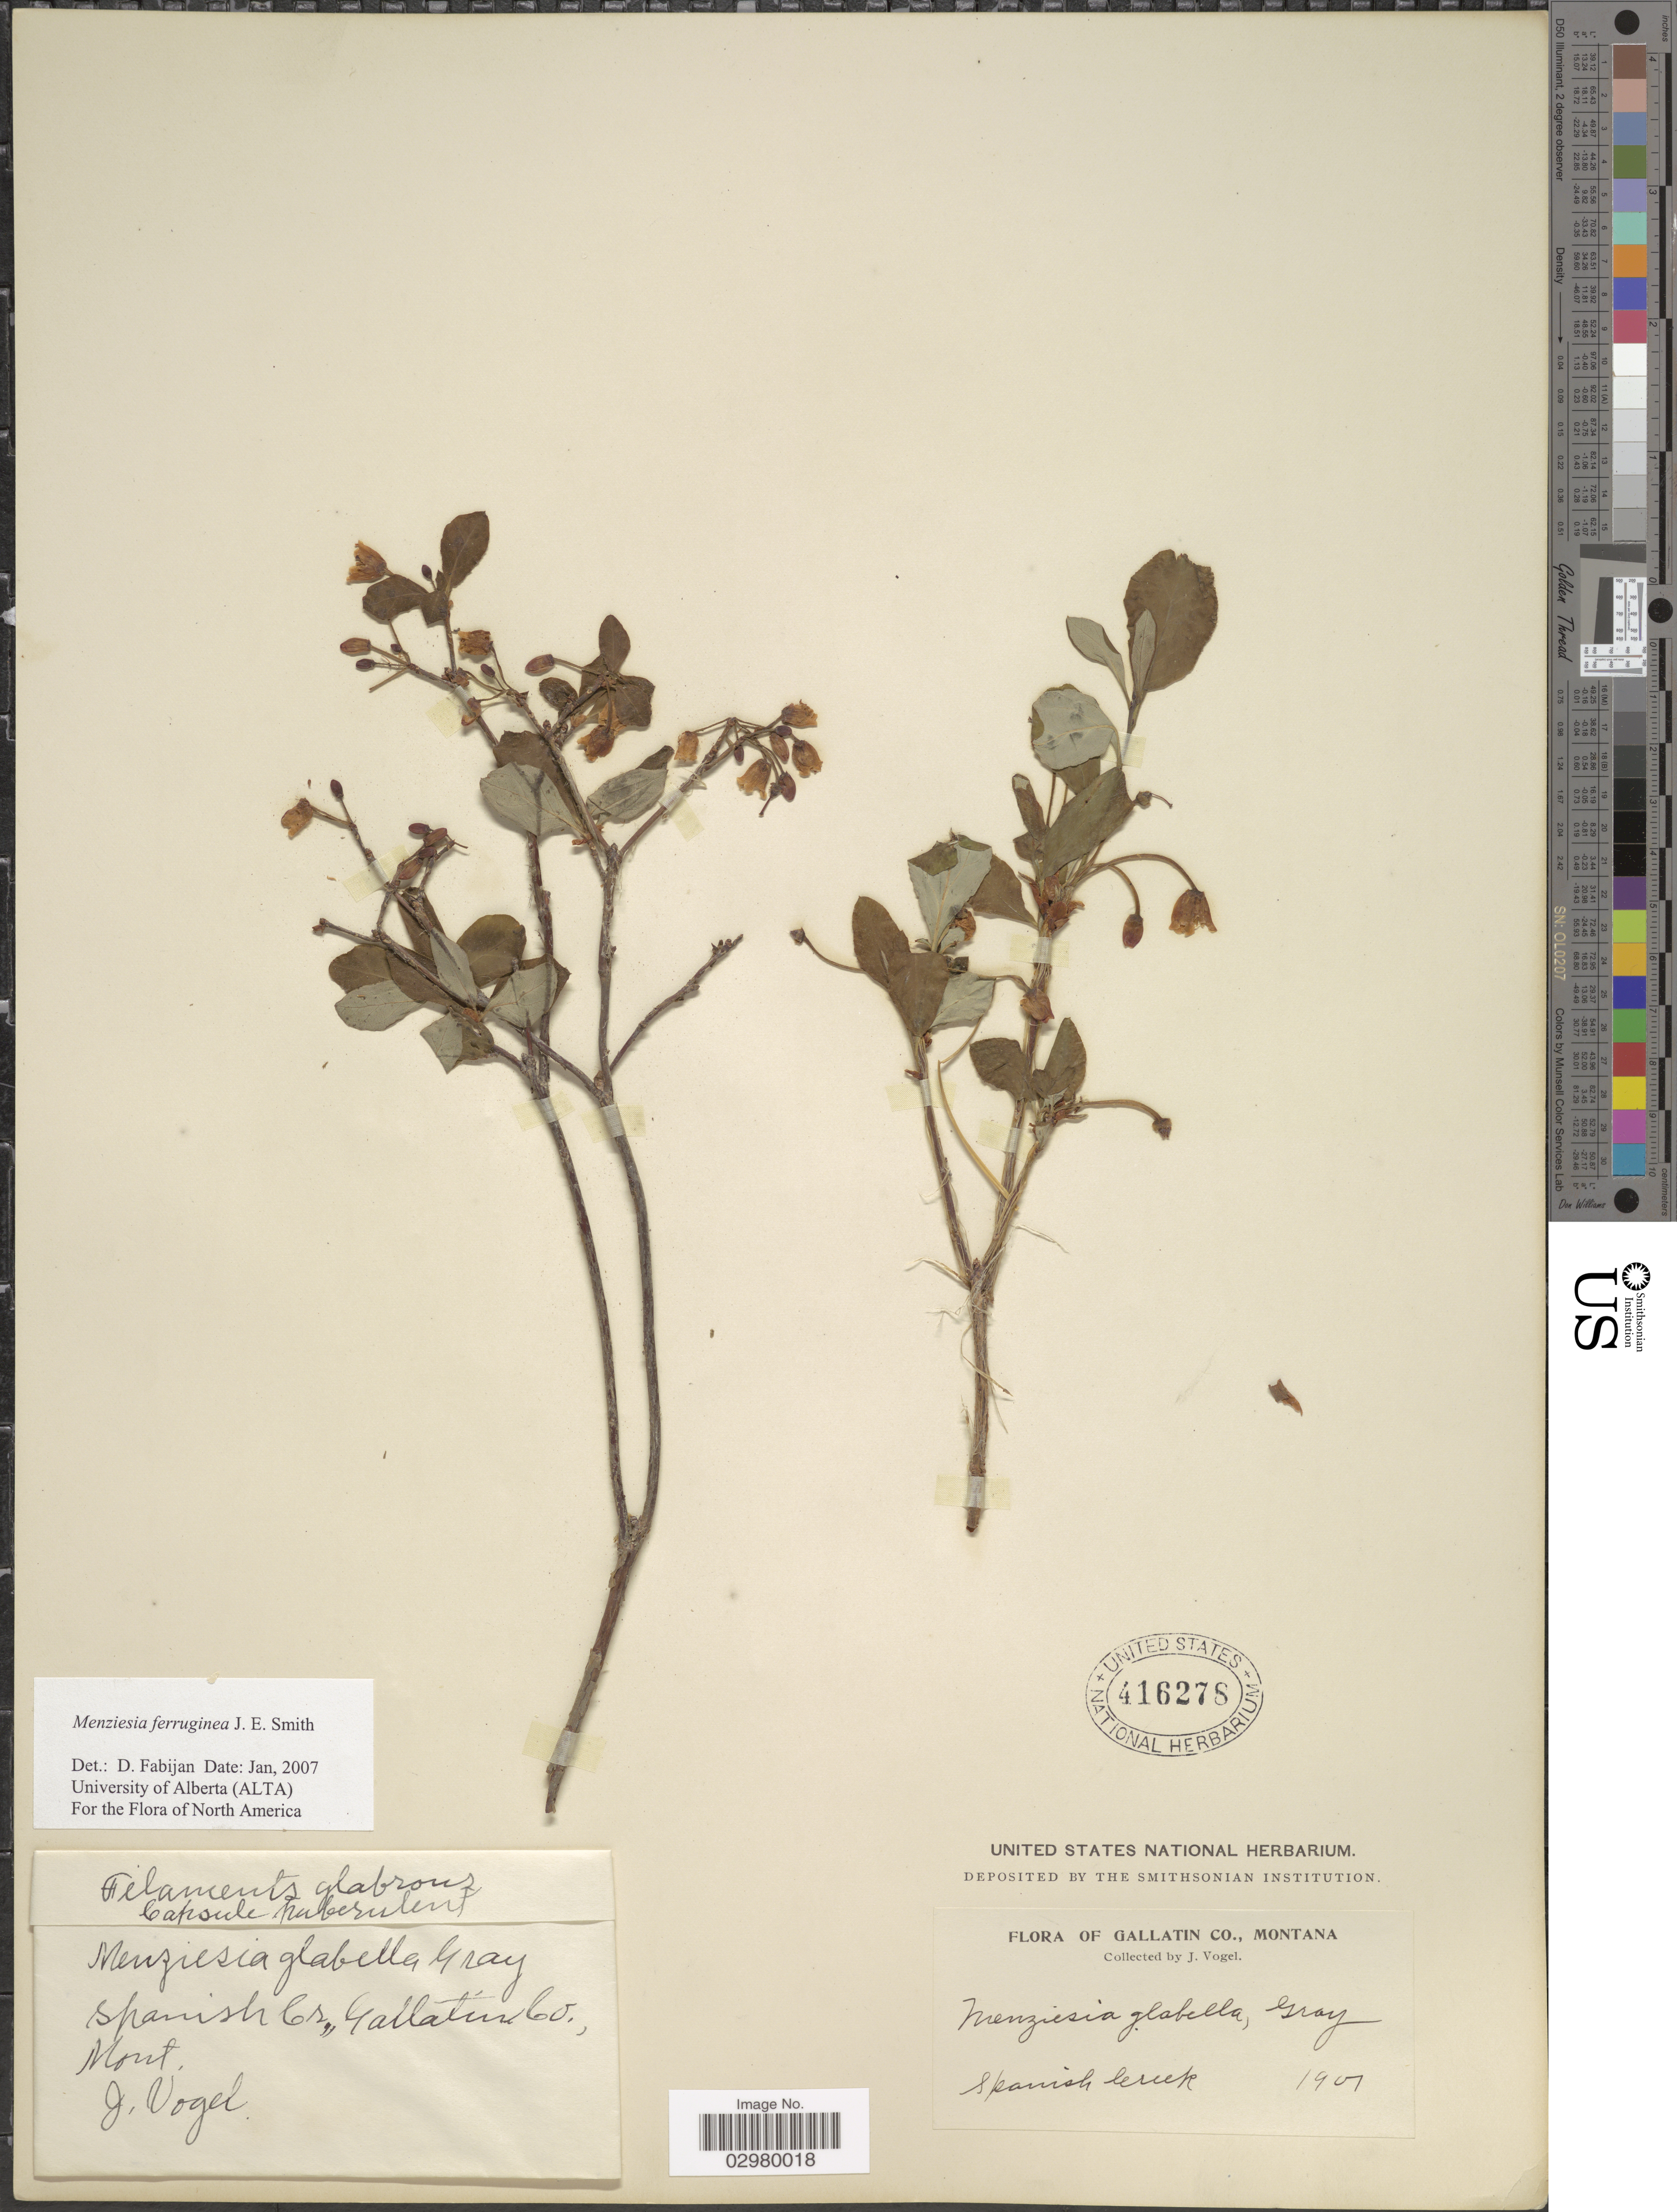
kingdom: Plantae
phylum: Tracheophyta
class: Magnoliopsida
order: Ericales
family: Ericaceae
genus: Menziesia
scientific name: Menziesia ferruginea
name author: Sm.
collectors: J. Vogel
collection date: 1901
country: United States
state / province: Montana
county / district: Gallatin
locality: Spanish Creek.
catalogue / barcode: US 416278